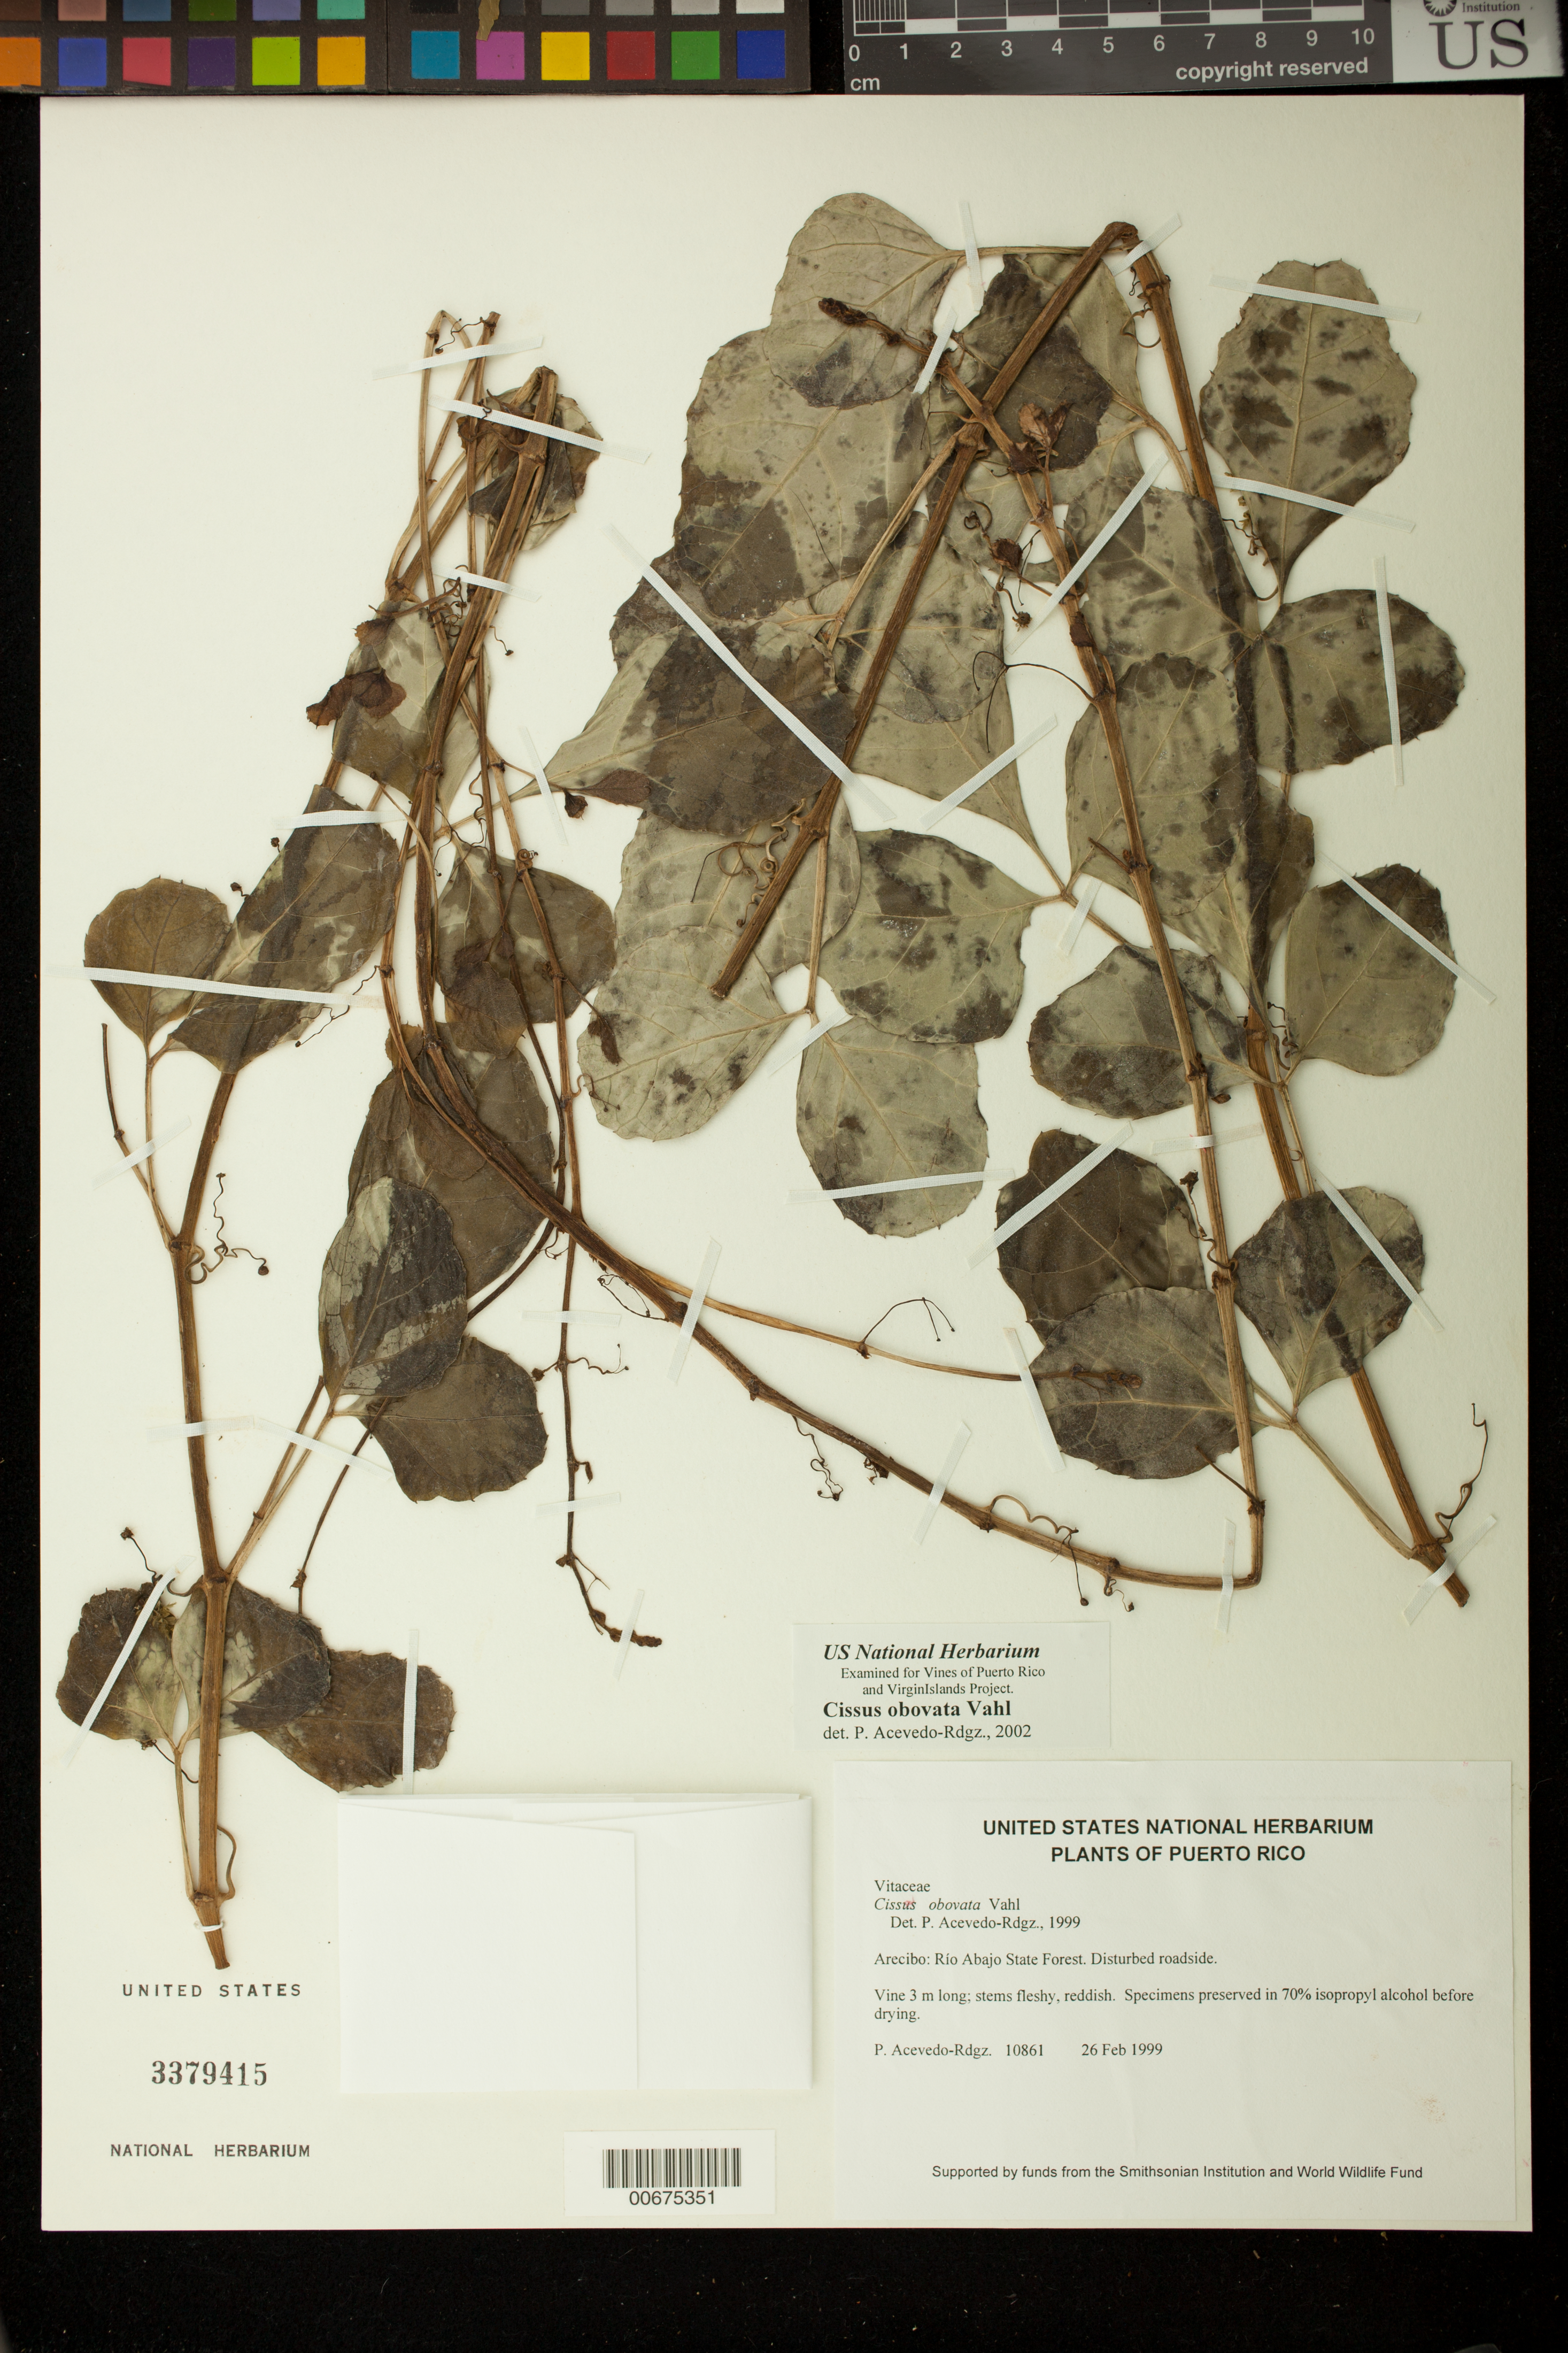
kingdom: Plantae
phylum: Tracheophyta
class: Magnoliopsida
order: Vitales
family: Vitaceae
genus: Cissus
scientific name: Cissus obovata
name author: Vahl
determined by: Acevedo-Rodríguez, P., (BOT), Smithsonian Institution - National Museum of Natural History (UNITED STATES)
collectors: P. Acevedo-Rodr.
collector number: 10861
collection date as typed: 26 Feb 1999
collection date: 1999-02-26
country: Puerto Rico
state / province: Arecibo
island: Puerto Rico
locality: Arecibo; Río Abajo State Forest.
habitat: Disturbed roadside.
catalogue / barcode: US 3379415